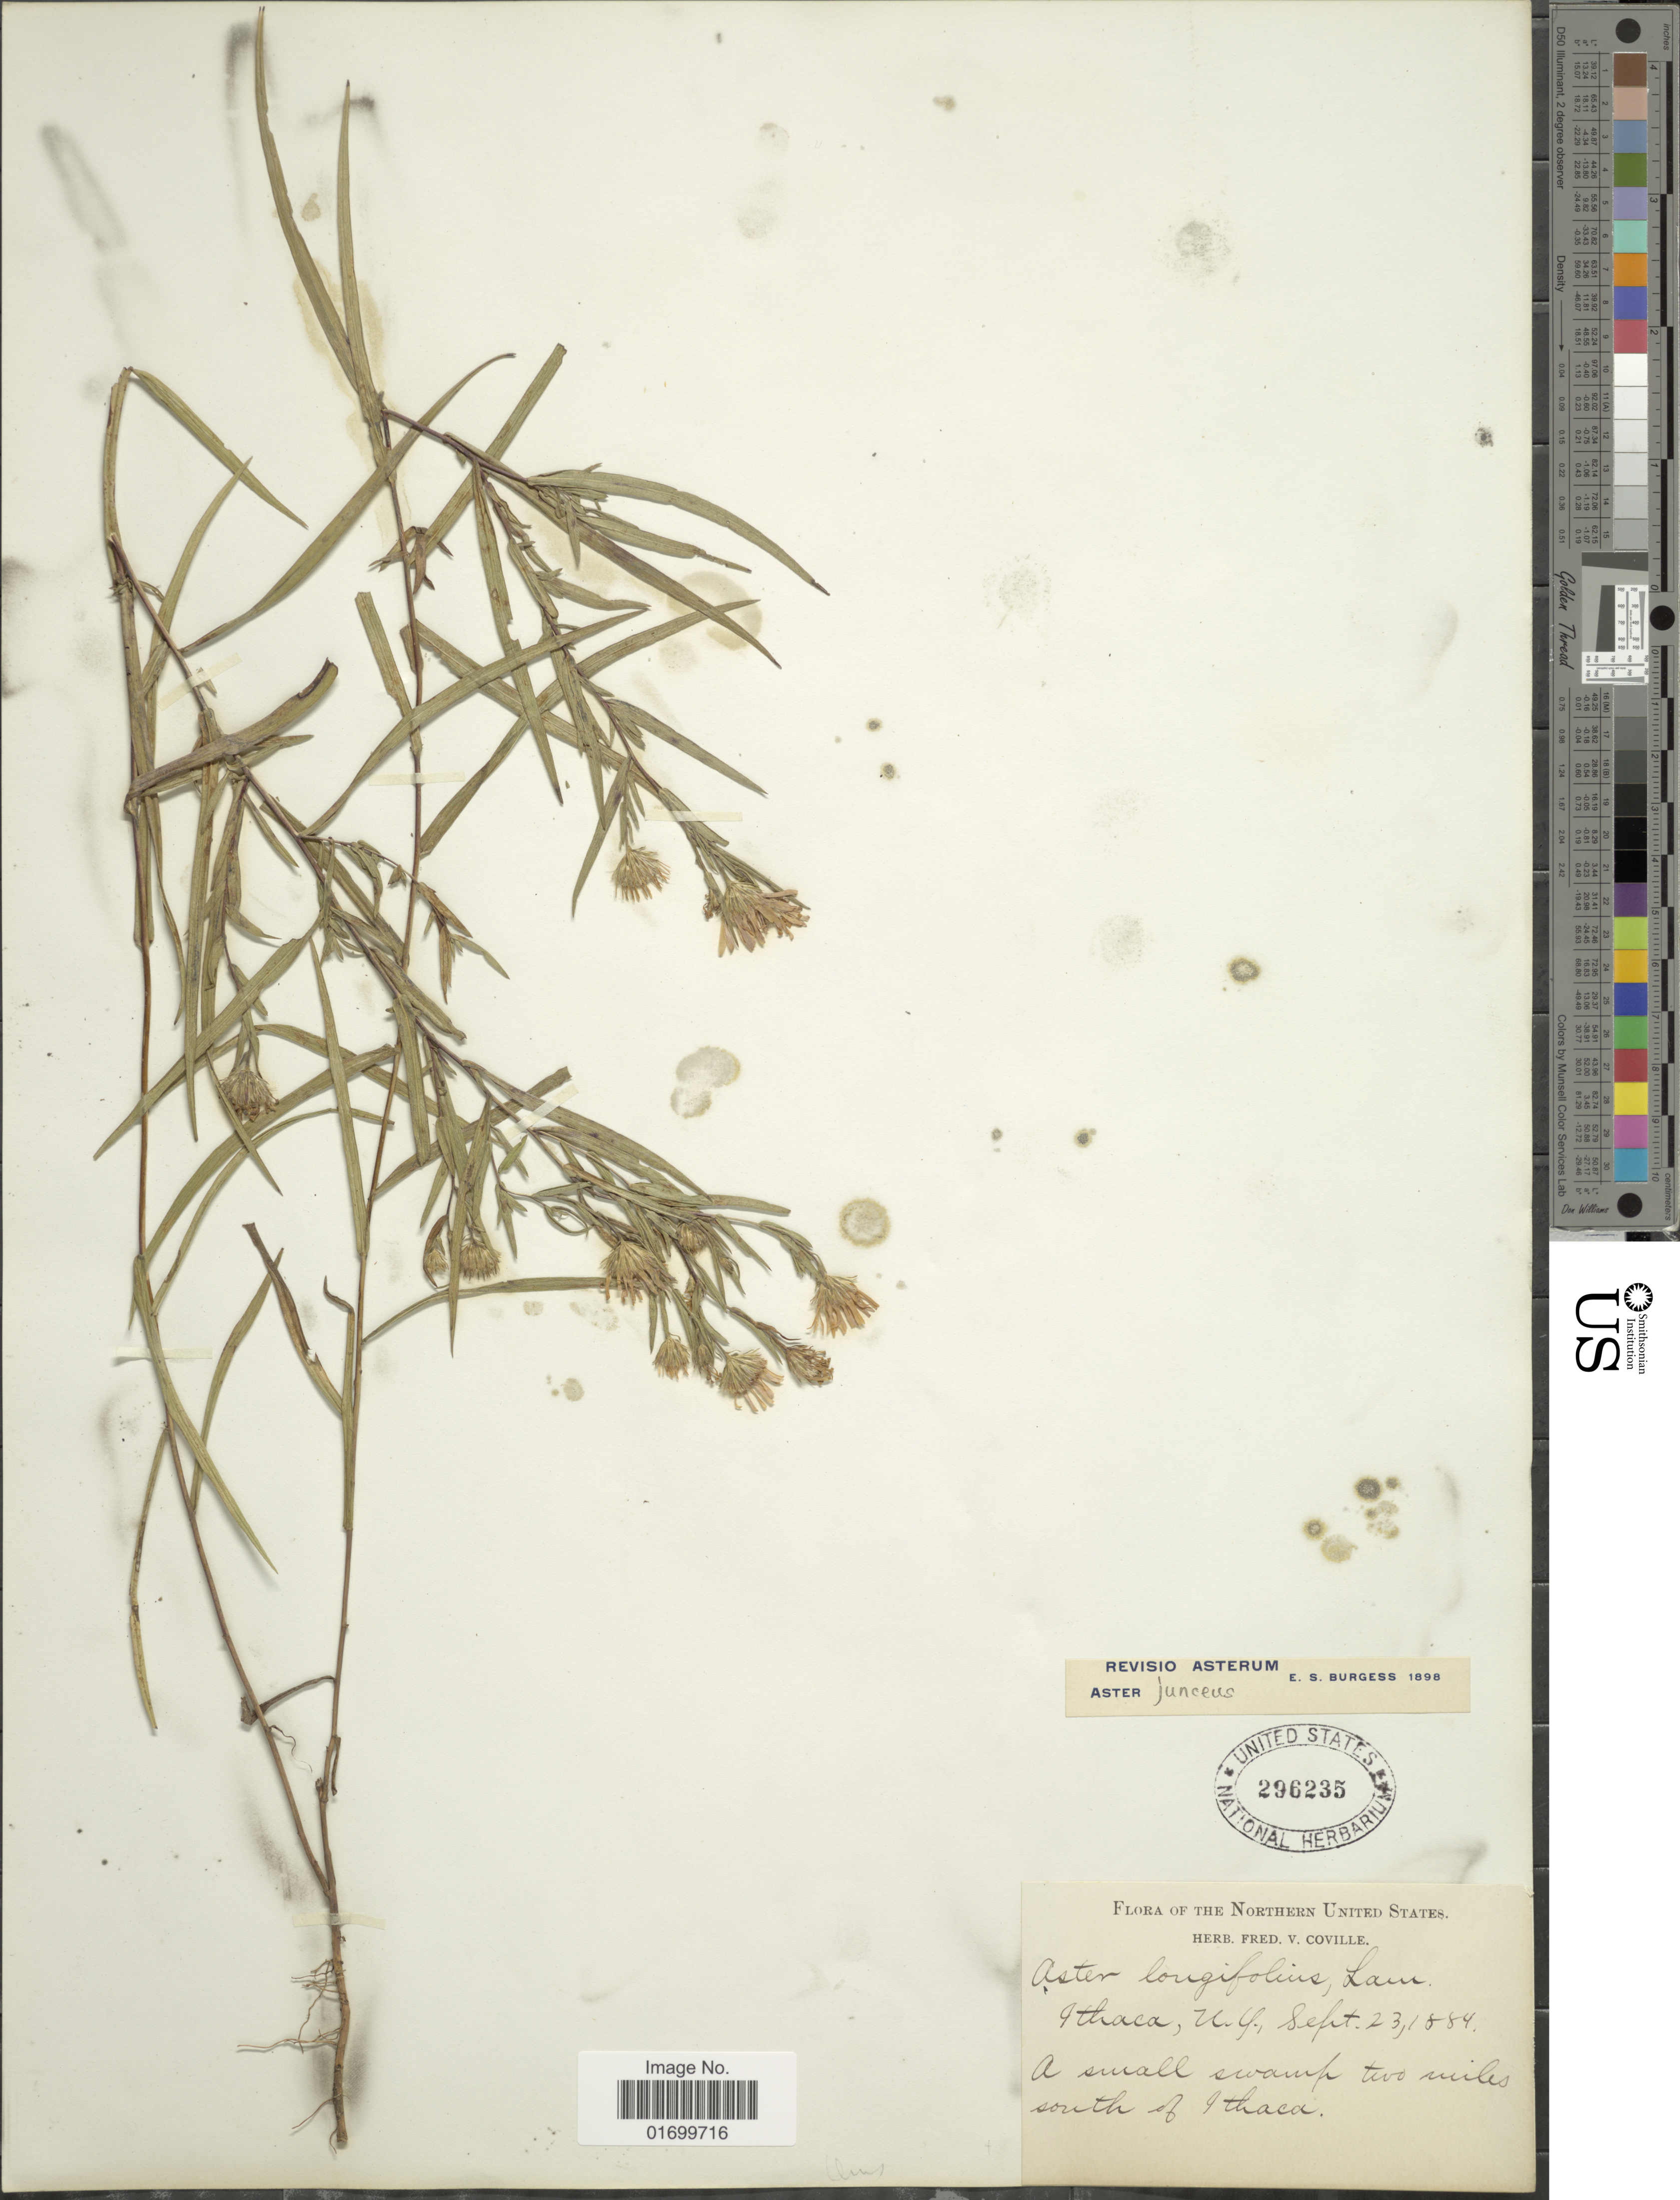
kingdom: Plantae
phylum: Tracheophyta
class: Magnoliopsida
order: Asterales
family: Asteraceae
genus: Symphyotrichum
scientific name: Symphyotrichum boreale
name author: (Torr. & A. Gray) Á. Löve & D. Löve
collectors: ex herb. F. V. Coville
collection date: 1884-09-23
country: United States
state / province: New York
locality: Ithaca, a small swamp two miles south of Ithaca.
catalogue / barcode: US 296235